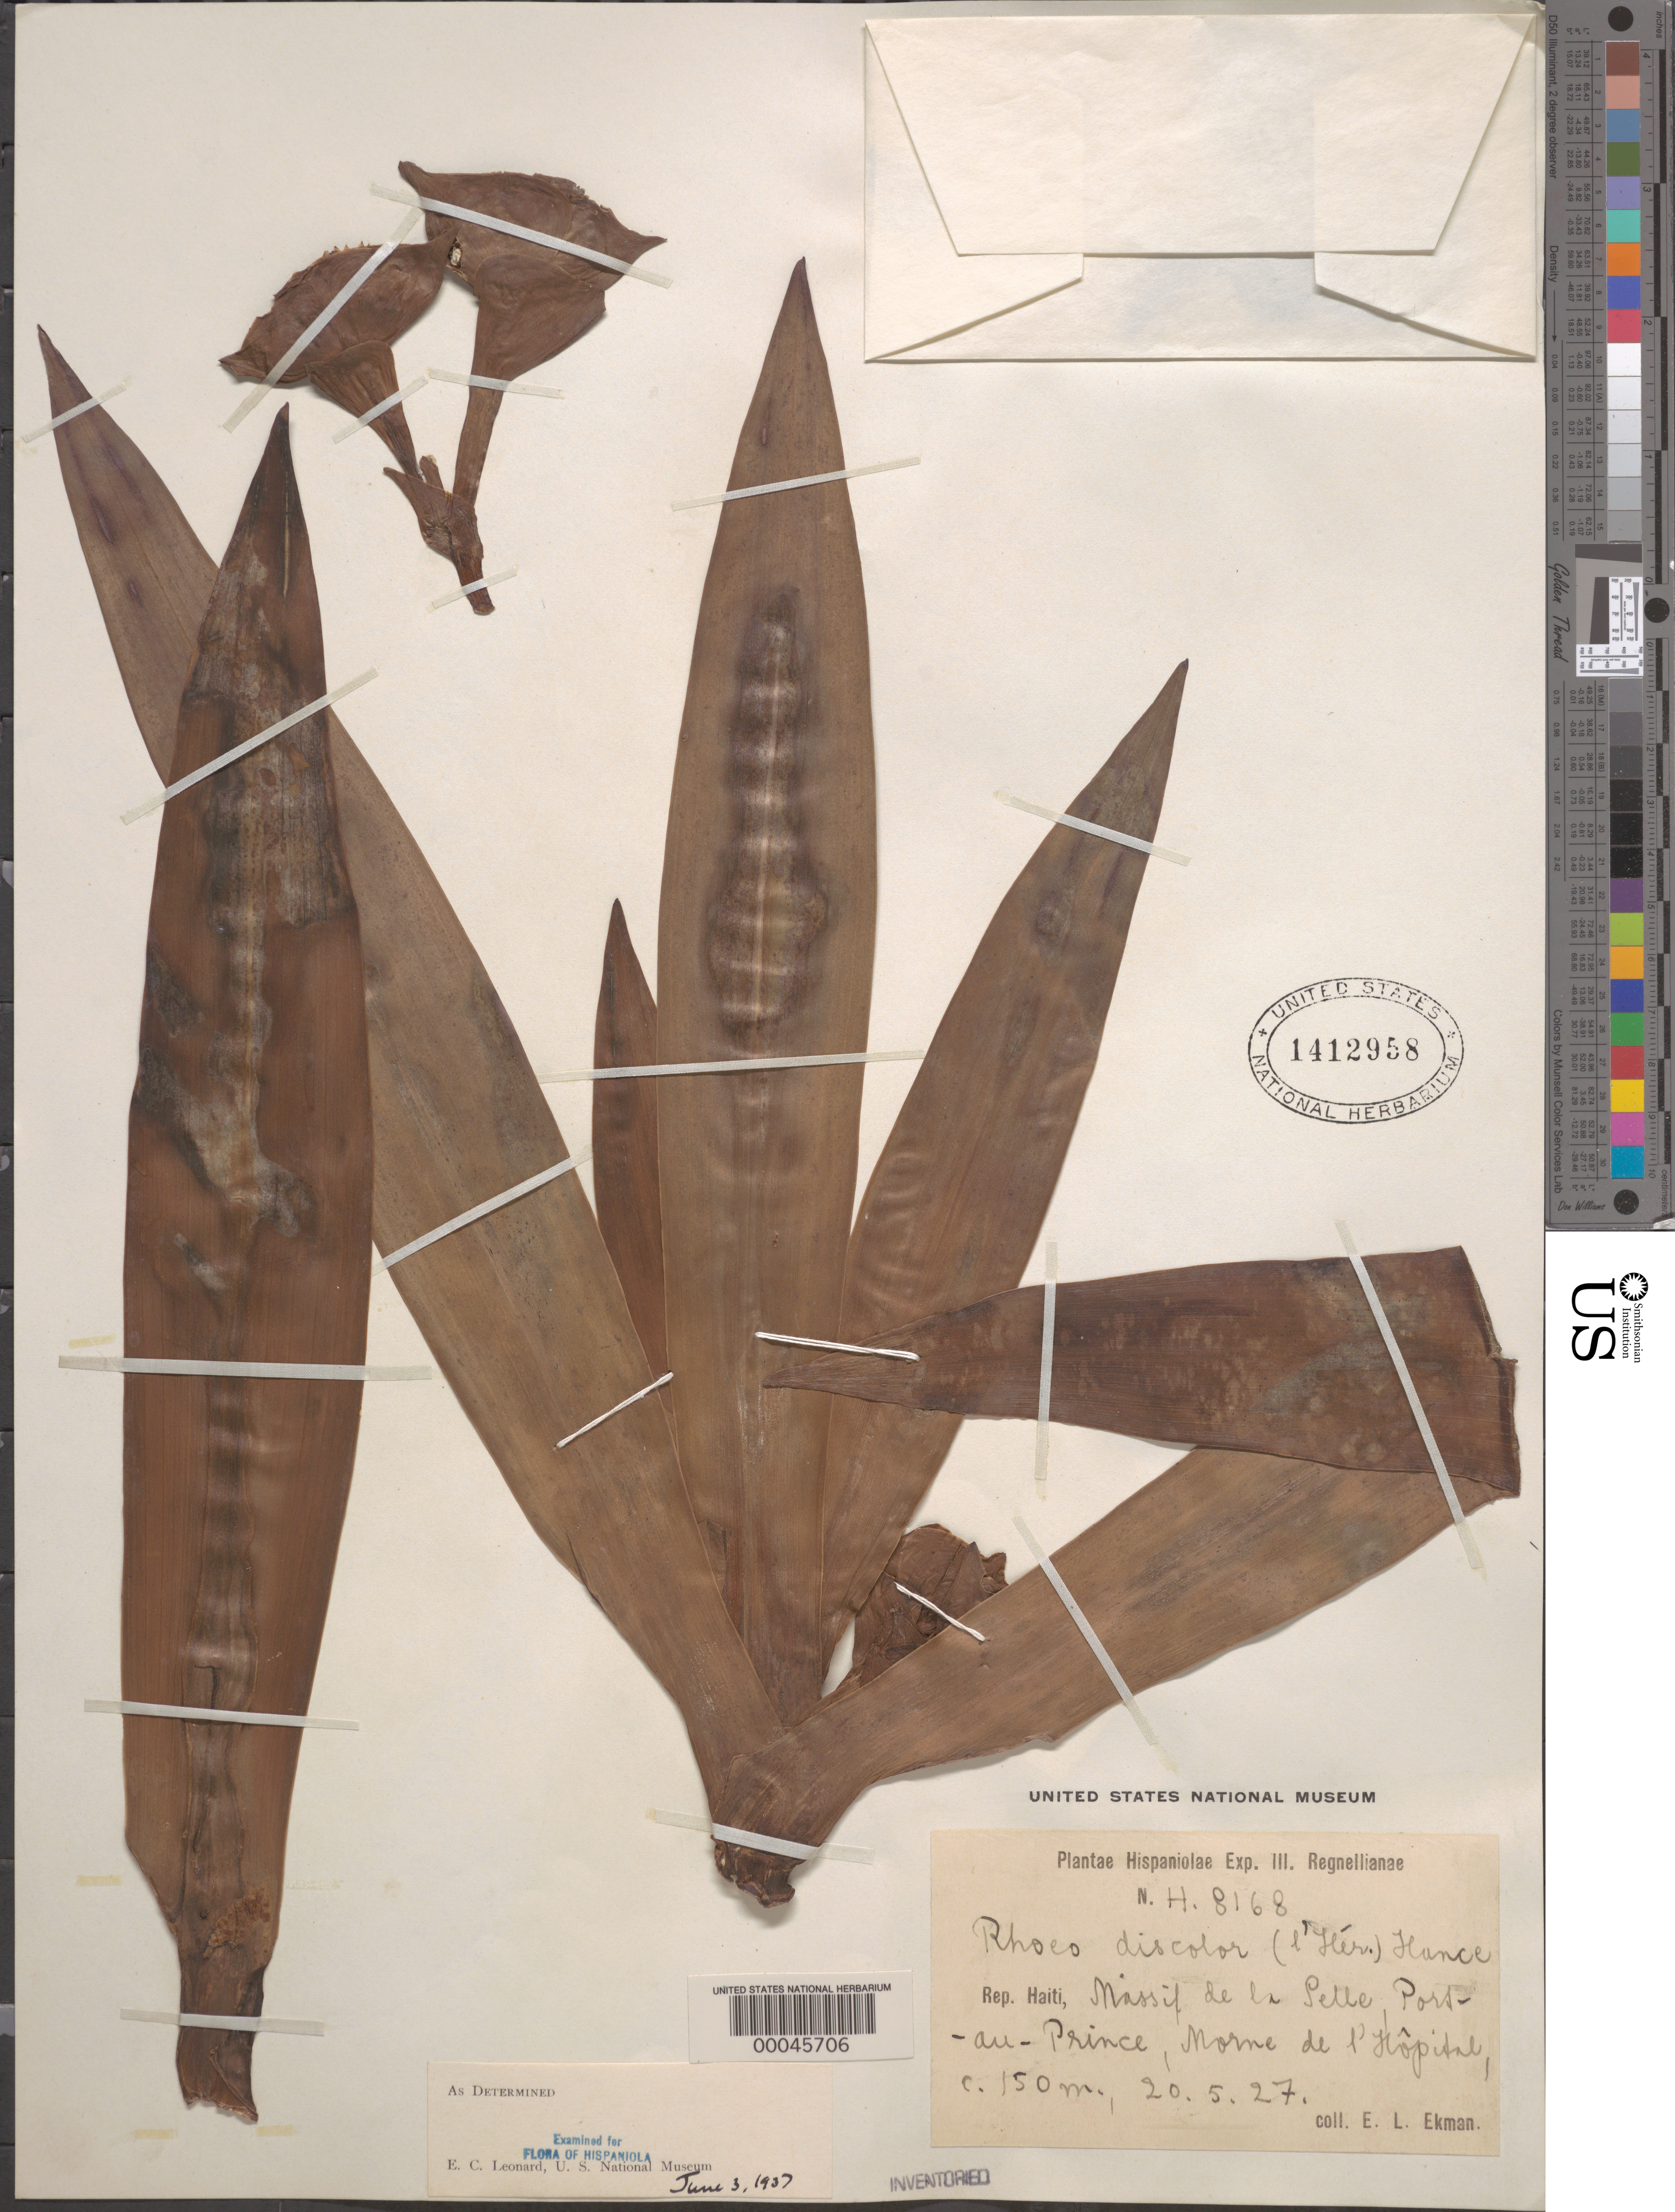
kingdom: Plantae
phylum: Tracheophyta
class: Liliopsida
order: Commelinales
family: Commelinaceae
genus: Tradescantia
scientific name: Tradescantia spathacea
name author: Sw.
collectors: E. L. Ekman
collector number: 8168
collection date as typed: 20 May 1927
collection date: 1927-05-20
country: Haiti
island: Hispaniola Island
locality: Massif de la pelle, port-au-prince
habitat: Hospital grounds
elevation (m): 150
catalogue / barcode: US 1412958